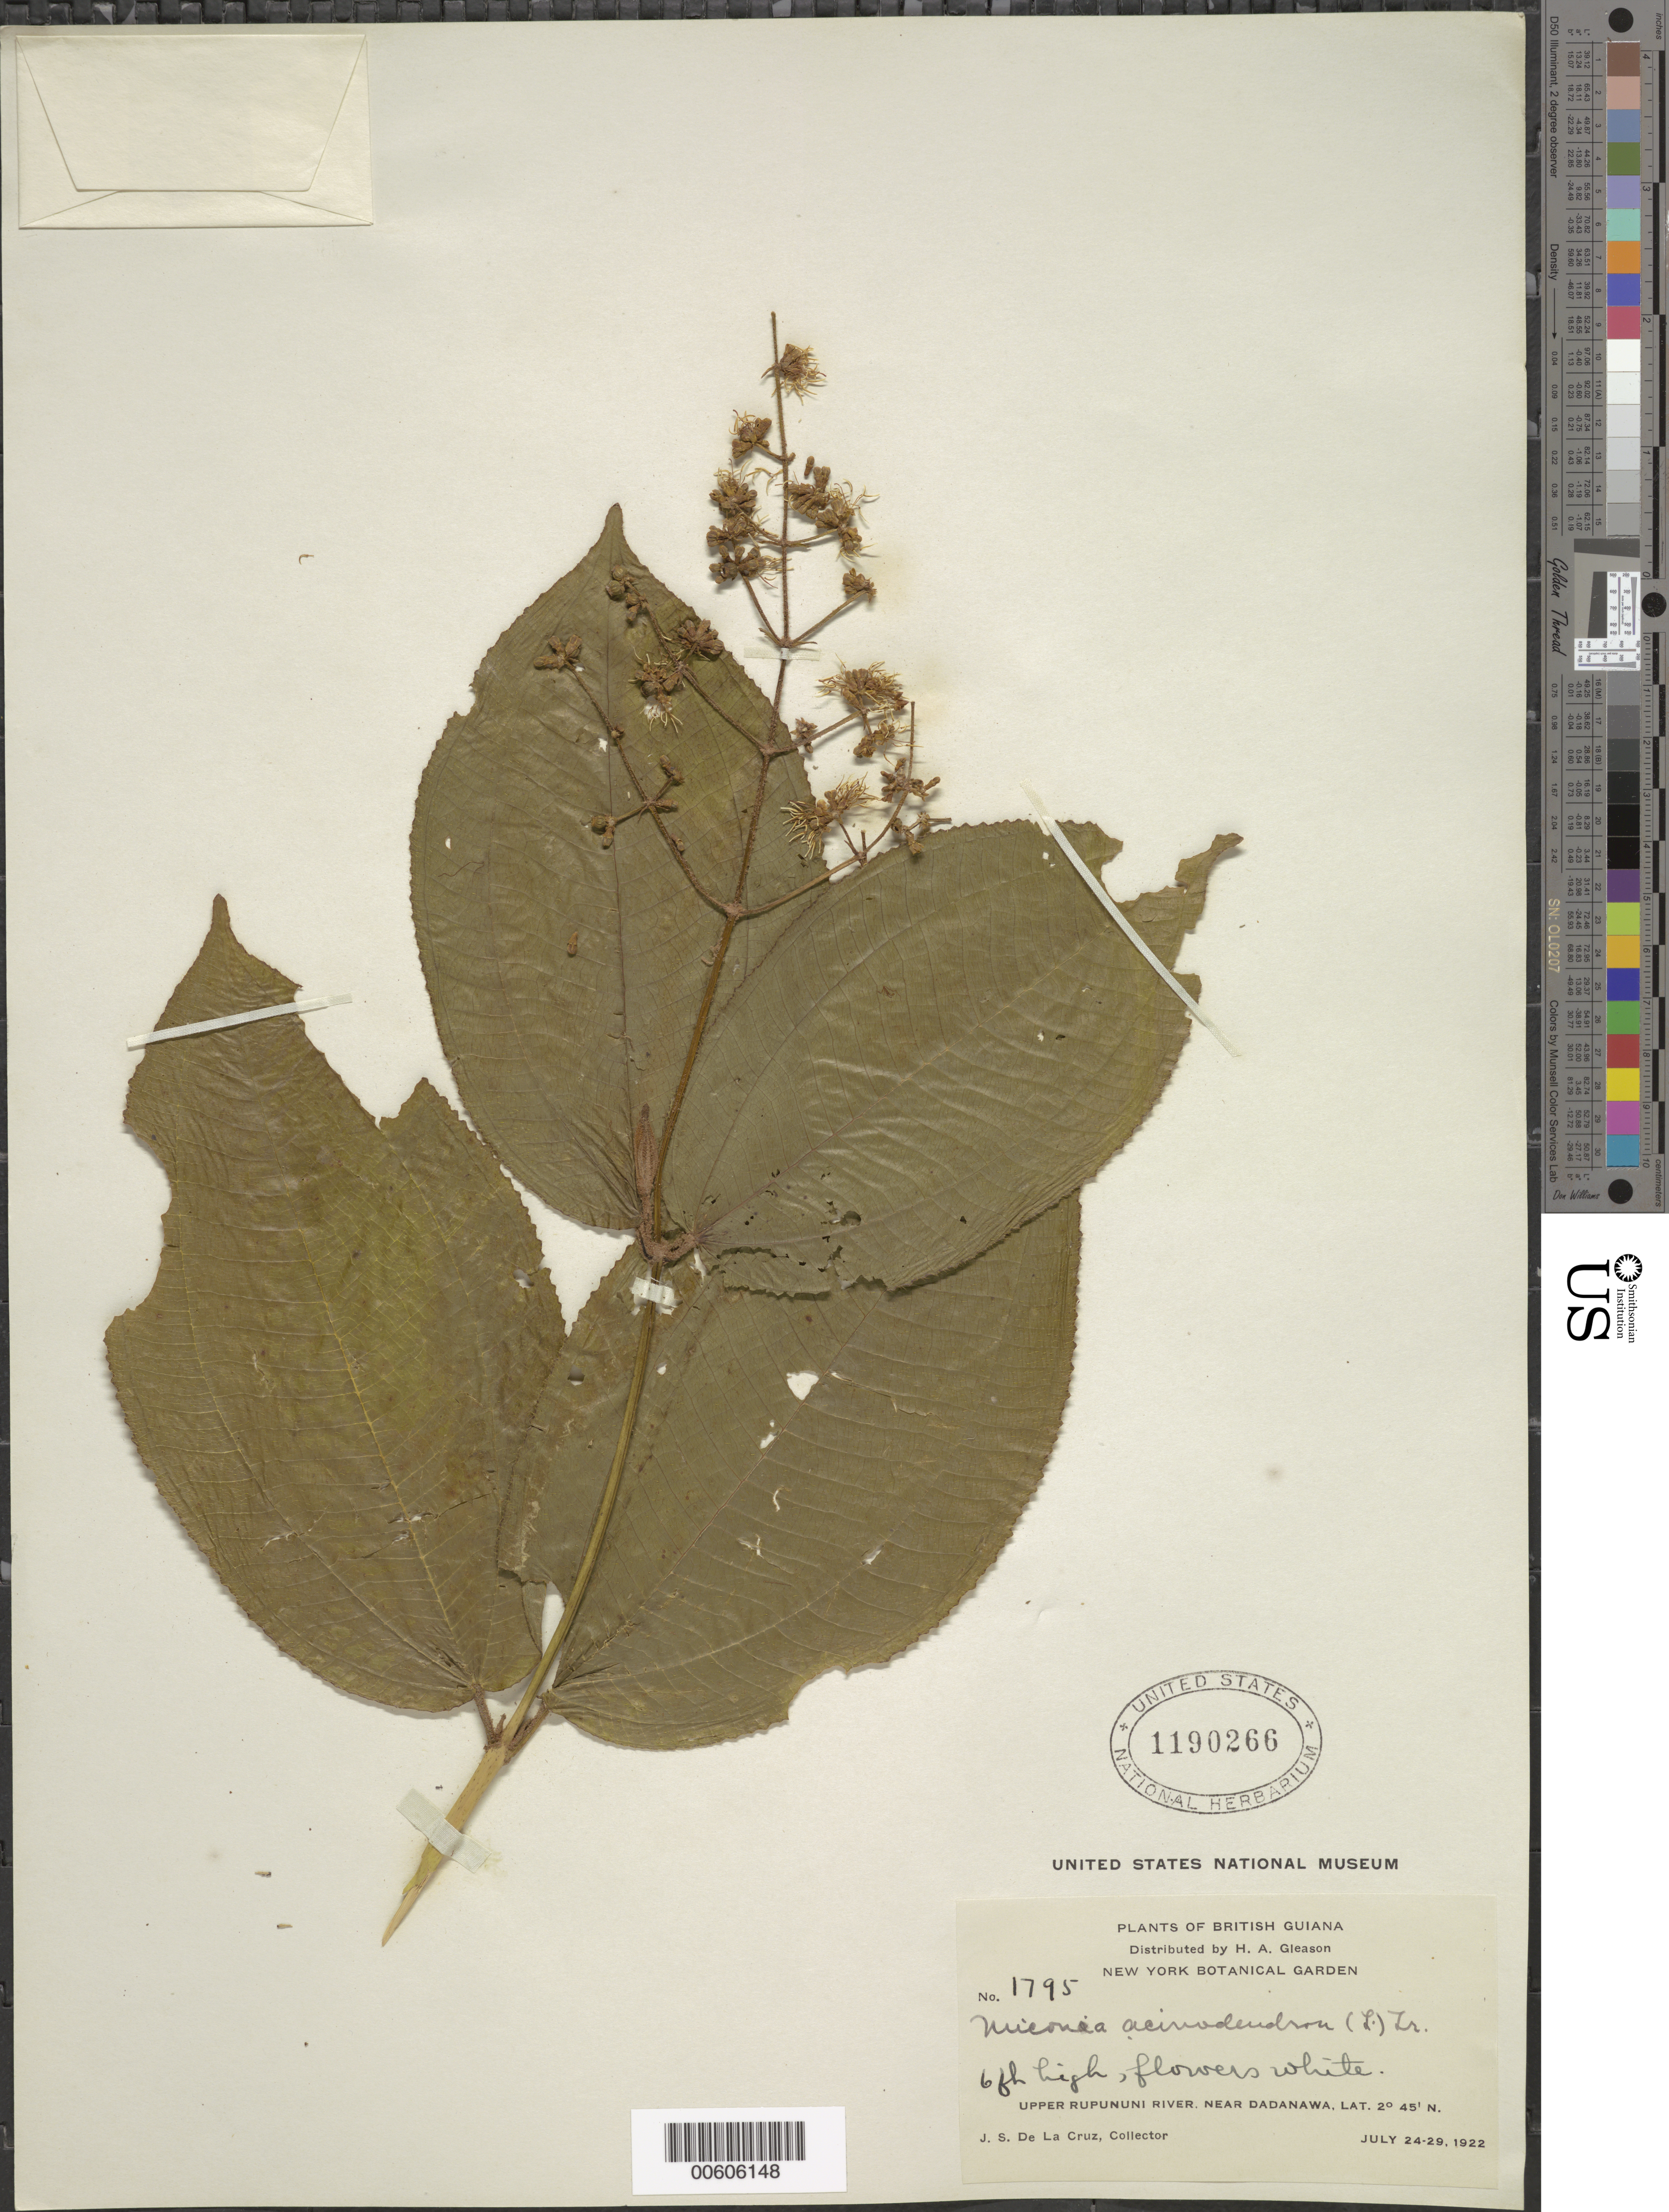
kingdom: Plantae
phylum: Tracheophyta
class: Magnoliopsida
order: Myrtales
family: Melastomataceae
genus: Miconia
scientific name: Miconia acinodendron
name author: (L.) Sweet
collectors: J. S. de la Cruz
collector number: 1795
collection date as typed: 24-Jul-22 to 29-Jul-22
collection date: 1922-07-24/1922-07-29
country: Guyana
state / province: U. Takutu-U. Essequibo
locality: Dadanawa, near, upper Rupununi R.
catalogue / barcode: US 1190266